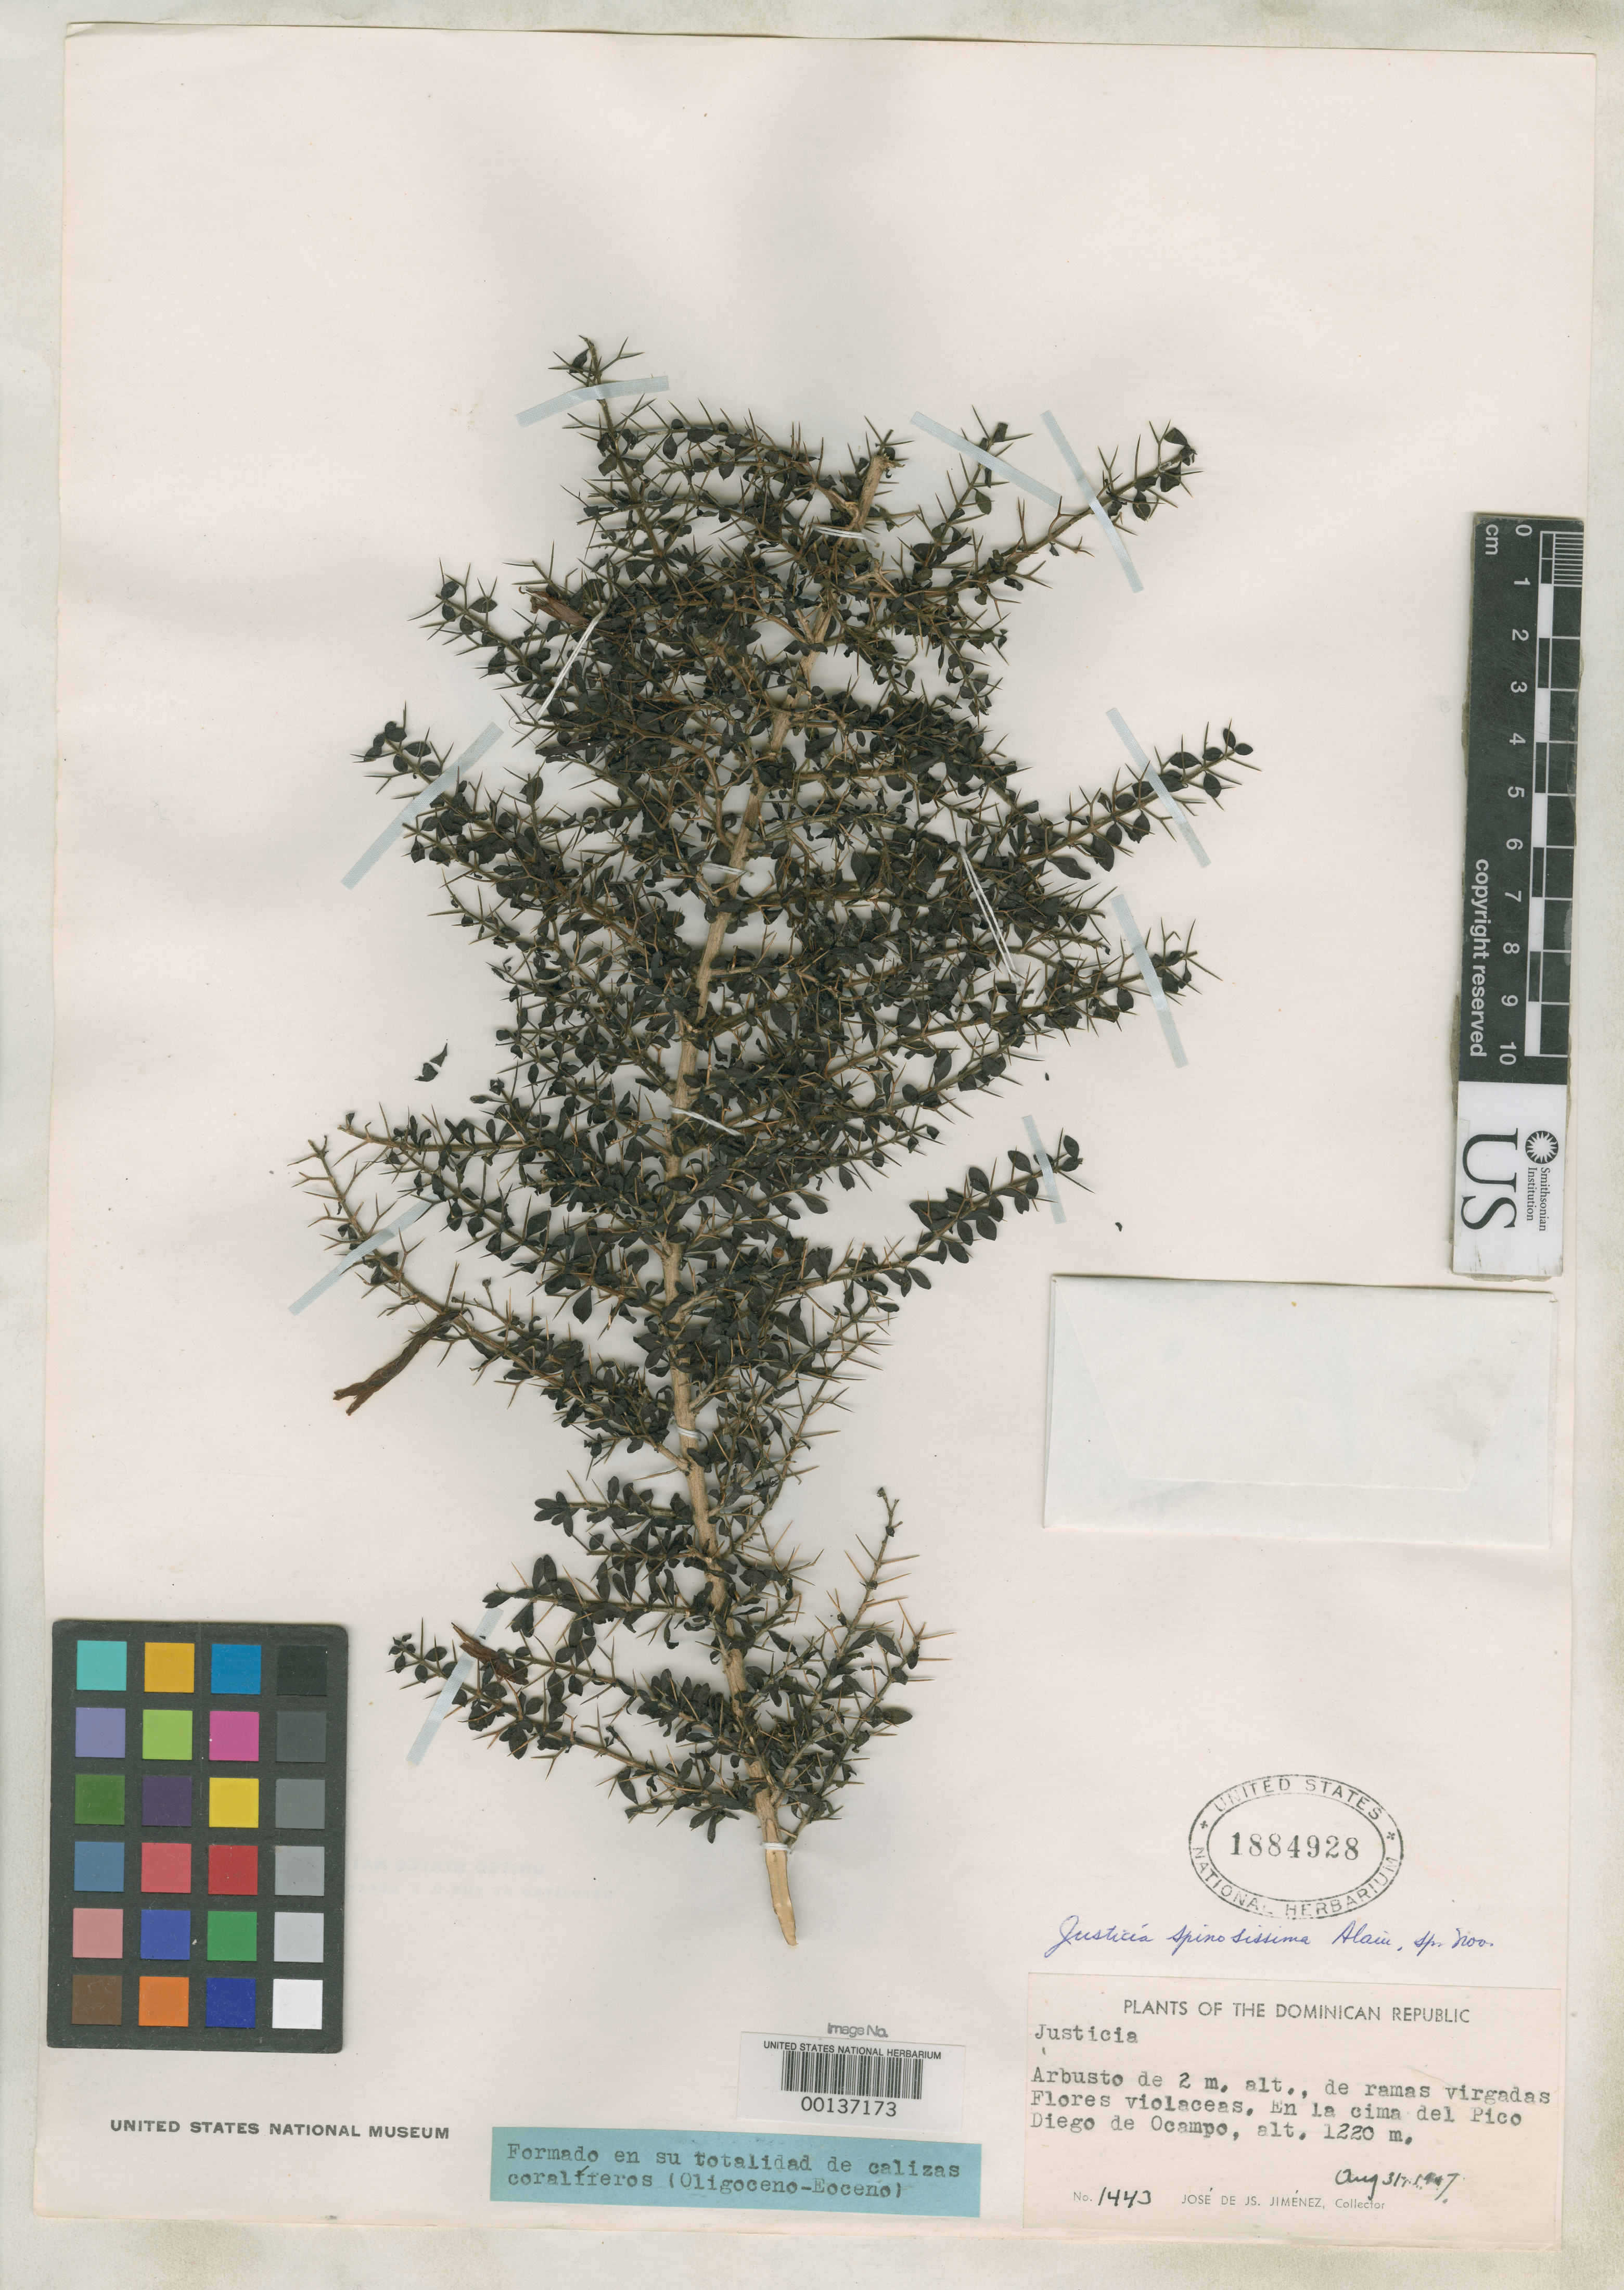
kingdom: Plantae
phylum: Tracheophyta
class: Magnoliopsida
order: Lamiales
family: Acanthaceae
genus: Justicia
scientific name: Justicia spinossisima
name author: Alain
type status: Holotype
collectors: J. J. Jiménez Almonte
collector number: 1443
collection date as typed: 31 Aug 1951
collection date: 1951-08-31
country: Dominican Republic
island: Hispaniola Island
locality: Pico Diego de Ocampo.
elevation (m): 1220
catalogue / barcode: US 1884928